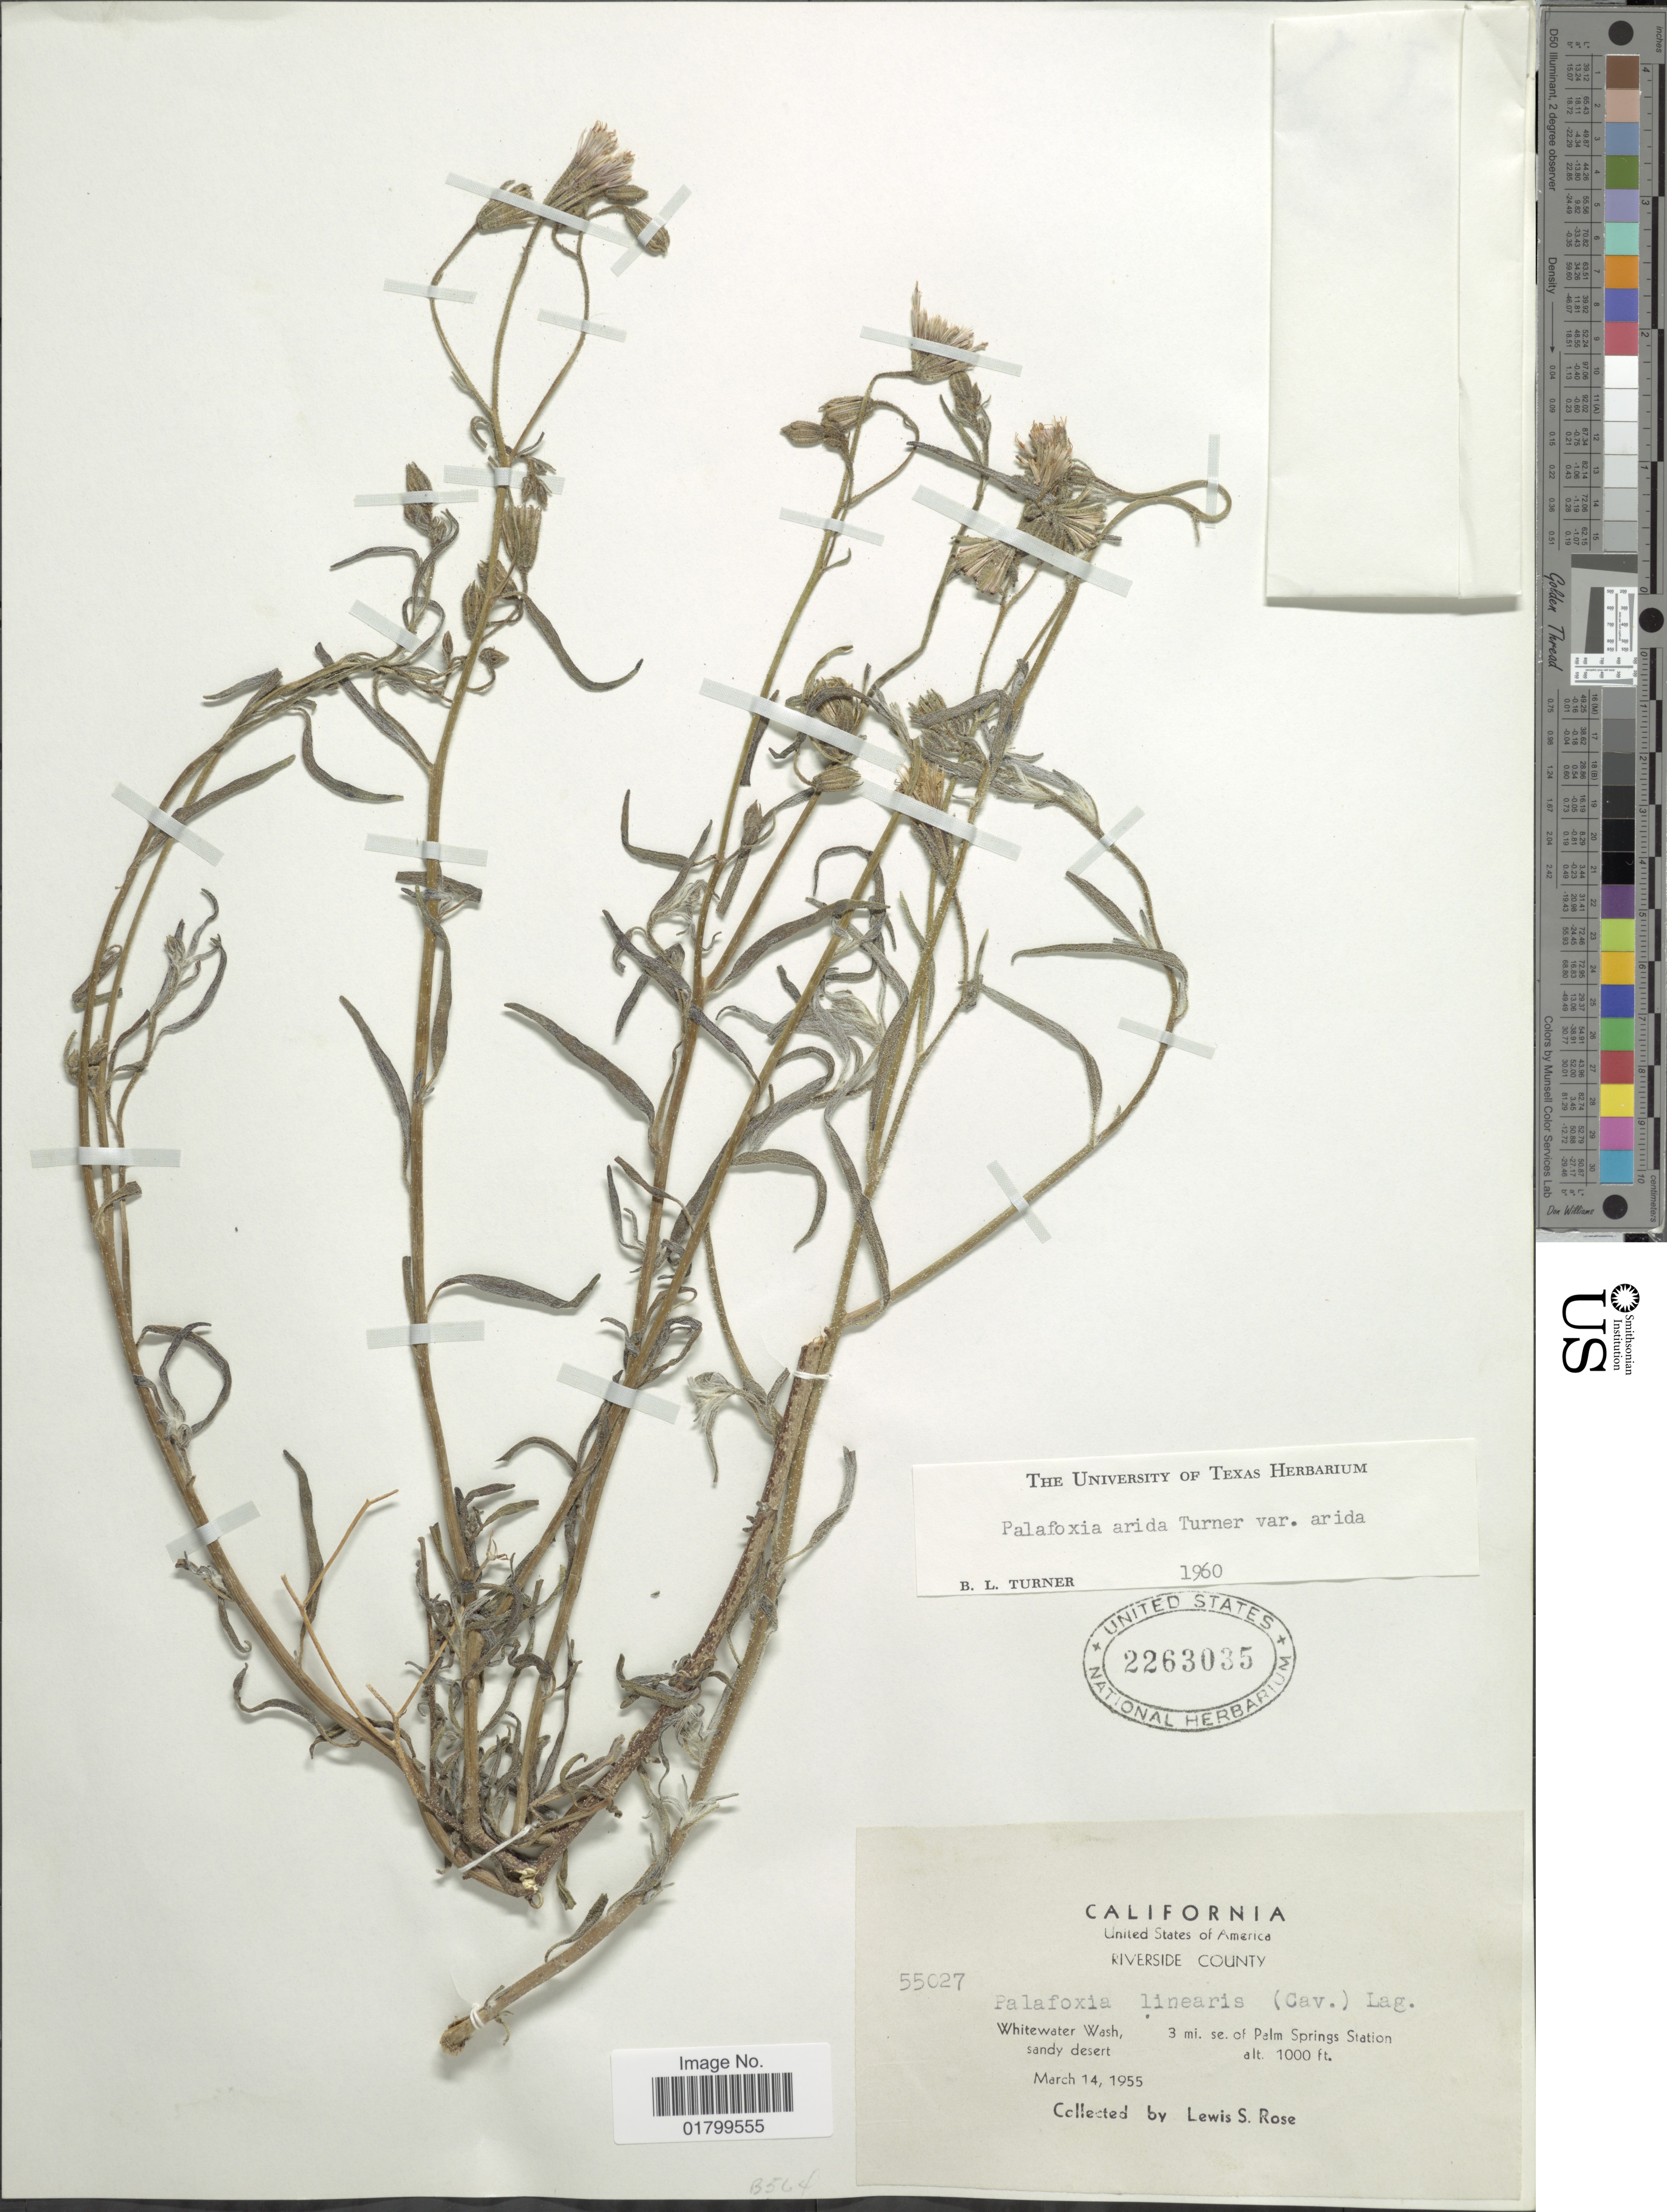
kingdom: Plantae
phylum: Tracheophyta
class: Magnoliopsida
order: Asterales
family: Asteraceae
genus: Palafoxia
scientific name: Palafoxia arida var. arida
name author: B.L. Turner & M.I. Morris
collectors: L. S. Rose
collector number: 55027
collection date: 1955-03-14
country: United States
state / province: California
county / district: Riverside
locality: Riverside County, Whitewater Wash, 3 mi. SE, of Palm Springs Station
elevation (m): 305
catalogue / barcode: US 2263035